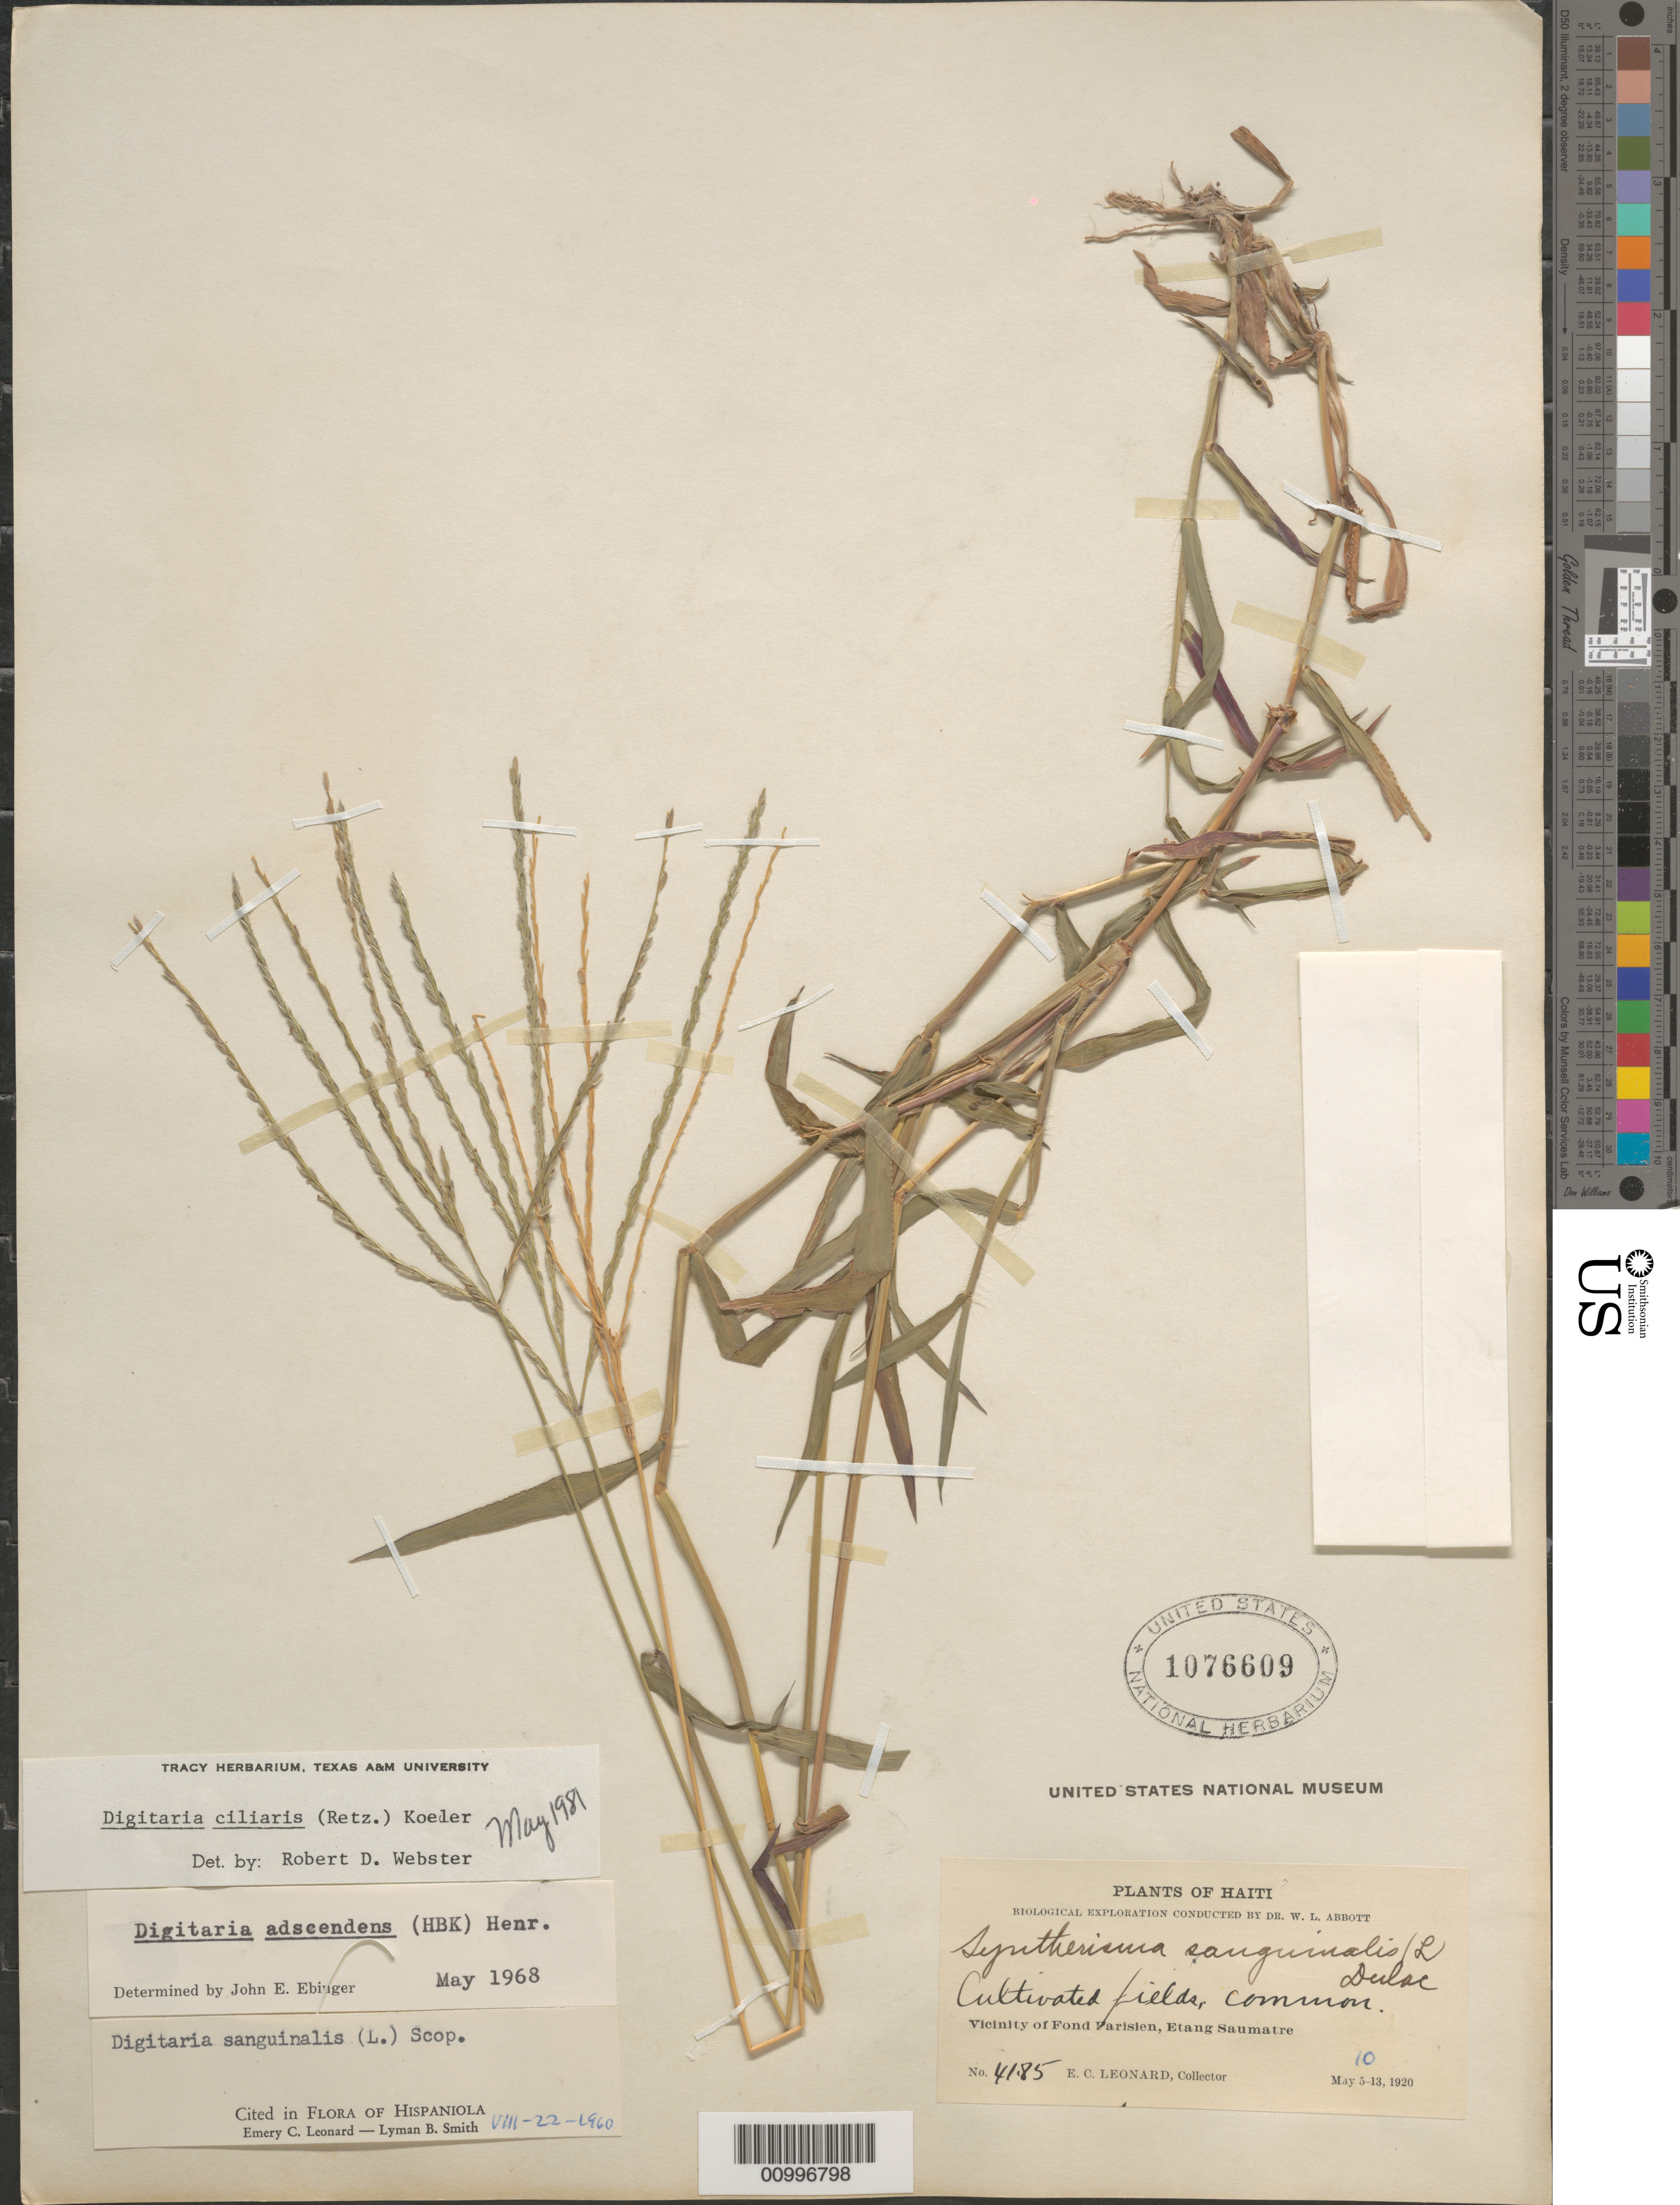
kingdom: Plantae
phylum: Tracheophyta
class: Liliopsida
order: Poales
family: Poaceae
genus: Digitaria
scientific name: Digitaria ciliaris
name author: (Retz.) Koeler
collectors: E. C. Leonard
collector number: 4185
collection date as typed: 10 May 1920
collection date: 1920-05-10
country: Haiti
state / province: Óuest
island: Hispaniola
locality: Vicinity of Fond Parisien, Etang Saumatre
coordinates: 0 N, 0 E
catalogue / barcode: US 1076609